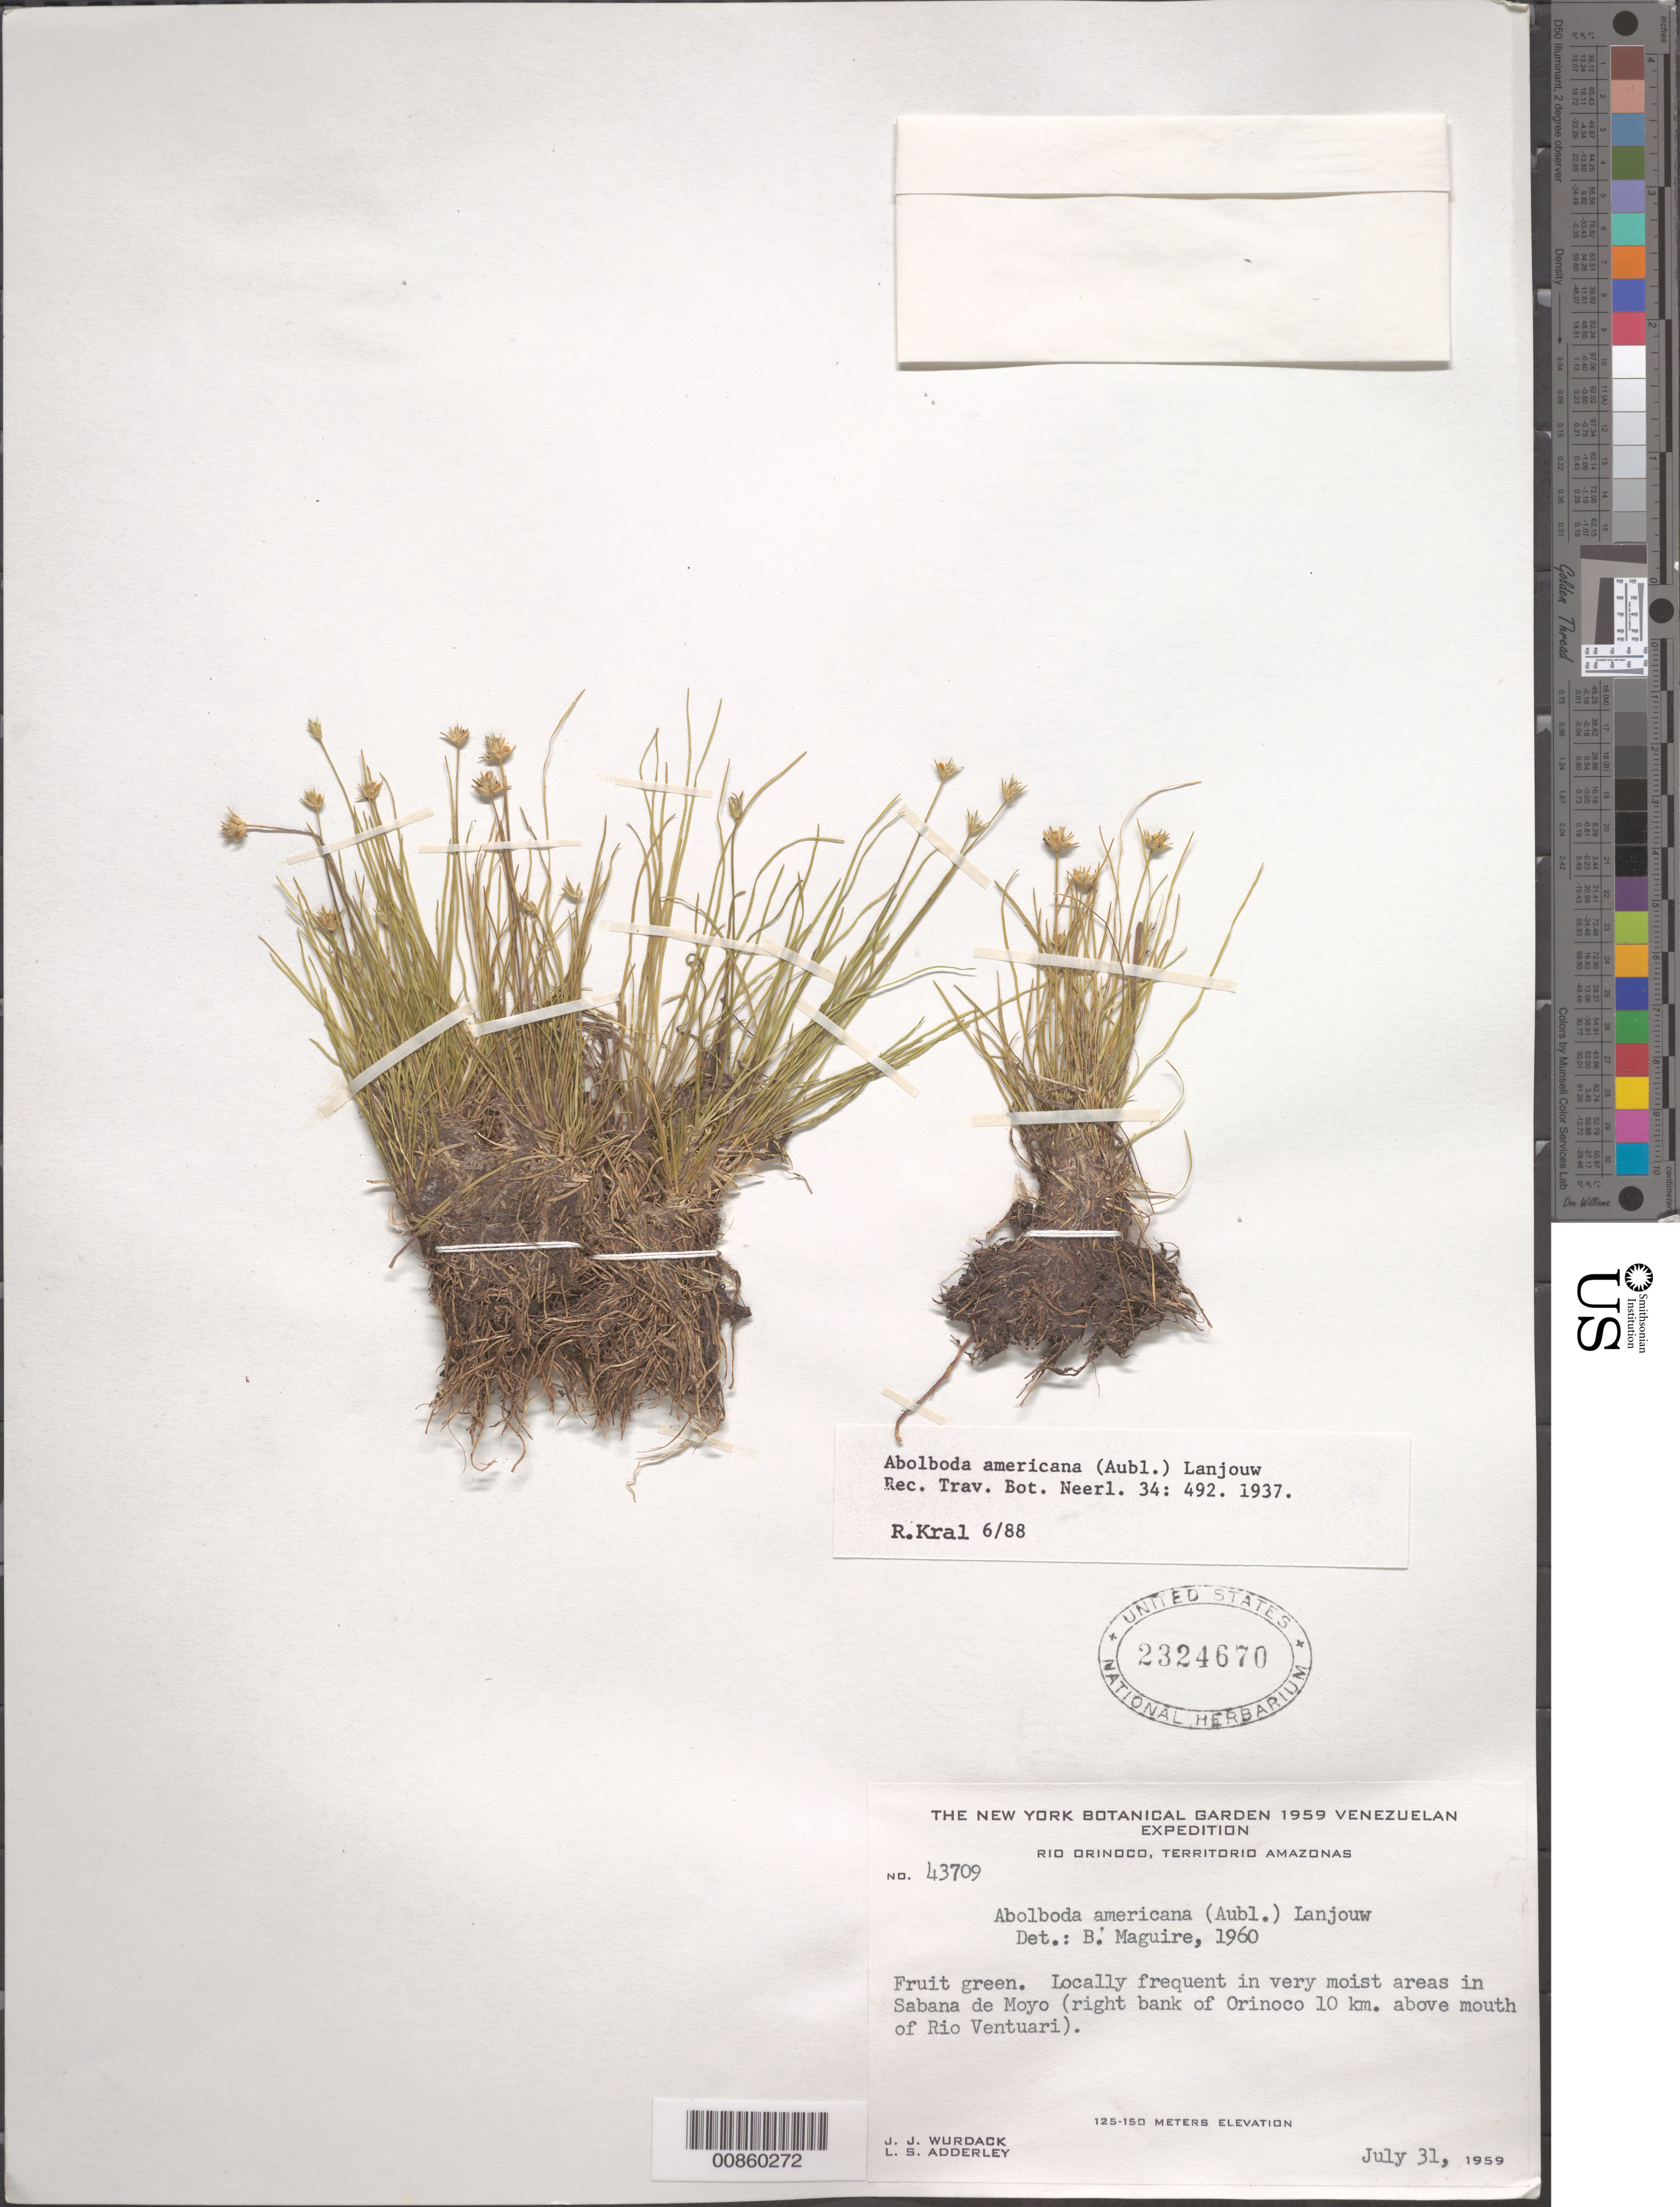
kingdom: Plantae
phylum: Tracheophyta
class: Liliopsida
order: Poales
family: Xyridaceae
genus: Abolboda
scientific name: Abolboda americana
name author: (Aubl.) Lanj.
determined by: Kral, Robert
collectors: J. J. Wurdack & L. S. Adderley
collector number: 43709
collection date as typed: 31-Jul-59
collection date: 1959-07-31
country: Venezuela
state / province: Amazonas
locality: Sabana de Moyo, right bank of Orinoco R, 5 km above Macaruca, 10 km above mouth of Río Ventuari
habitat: Very moist areas in savanna.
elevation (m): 125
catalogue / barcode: US 2324670